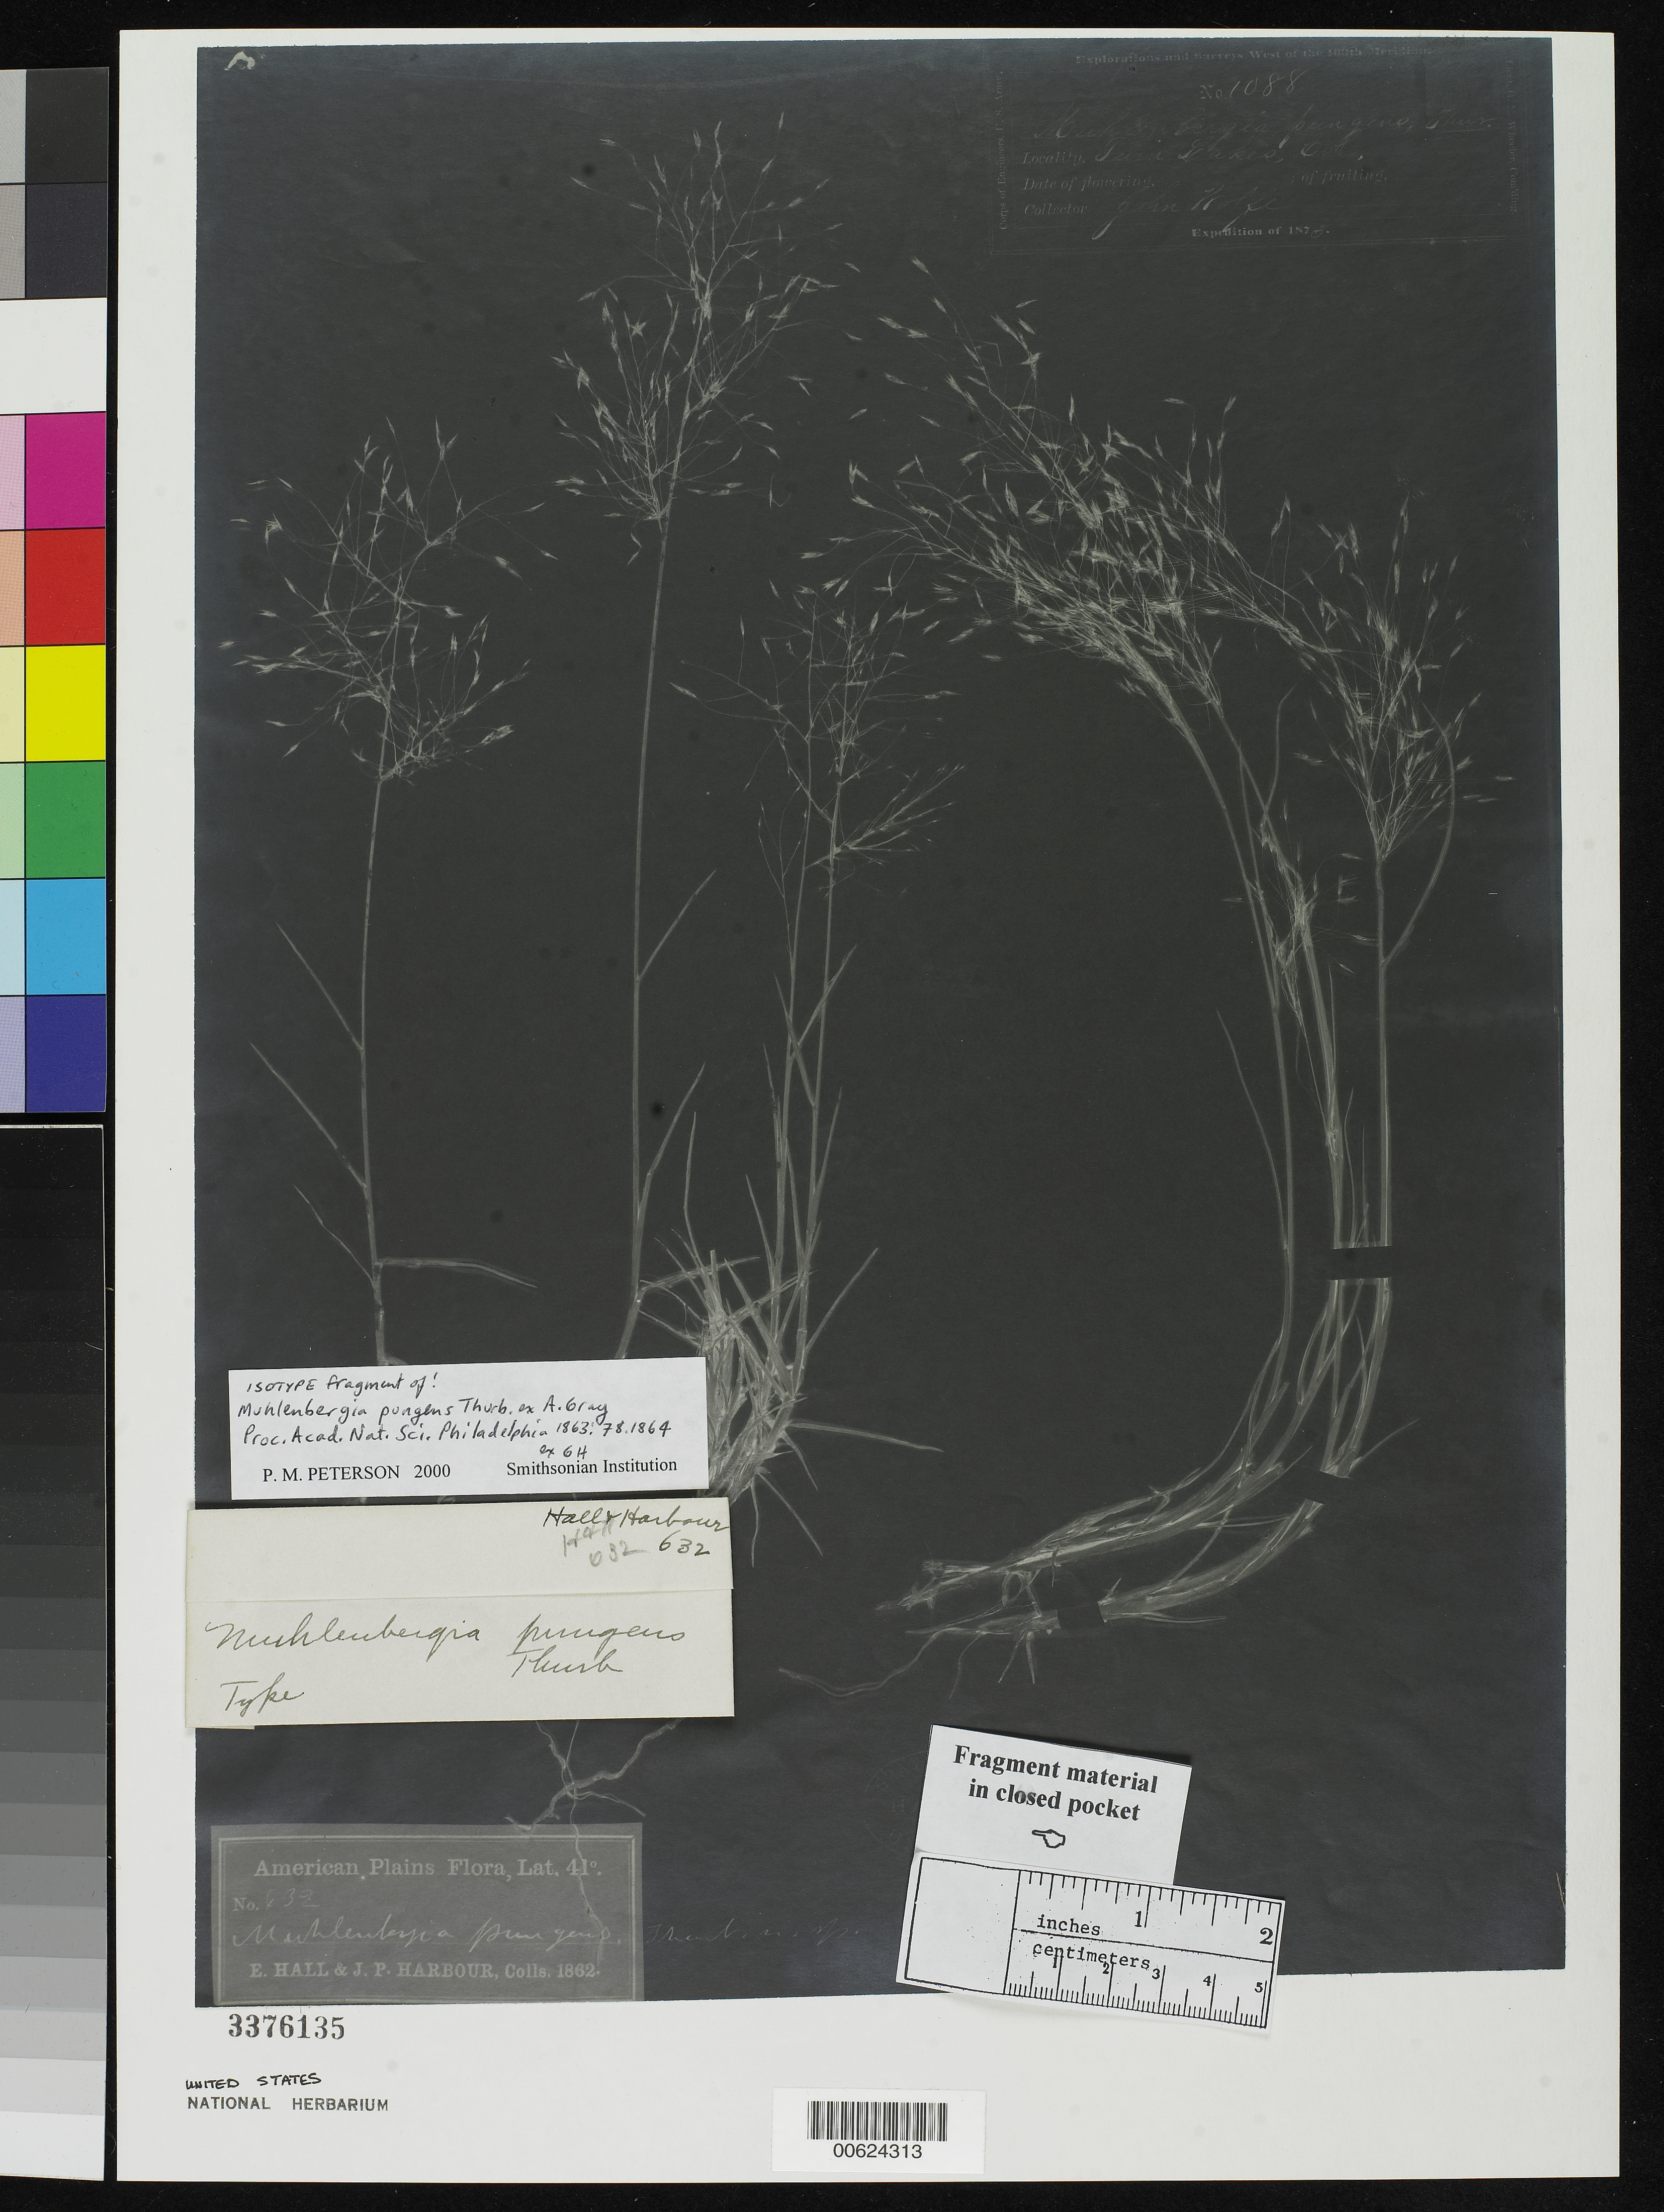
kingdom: Plantae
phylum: Tracheophyta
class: Liliopsida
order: Poales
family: Poaceae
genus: Muhlenbergia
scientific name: Muhlenbergia pungens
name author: Thurb. ex A. Gray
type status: Type Fragment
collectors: E. Hall & J. Harbour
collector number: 632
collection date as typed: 1862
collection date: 1862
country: United States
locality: Plains (lat/long recorded as: lat=41:0:0:N long=:::)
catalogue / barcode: US 3376135